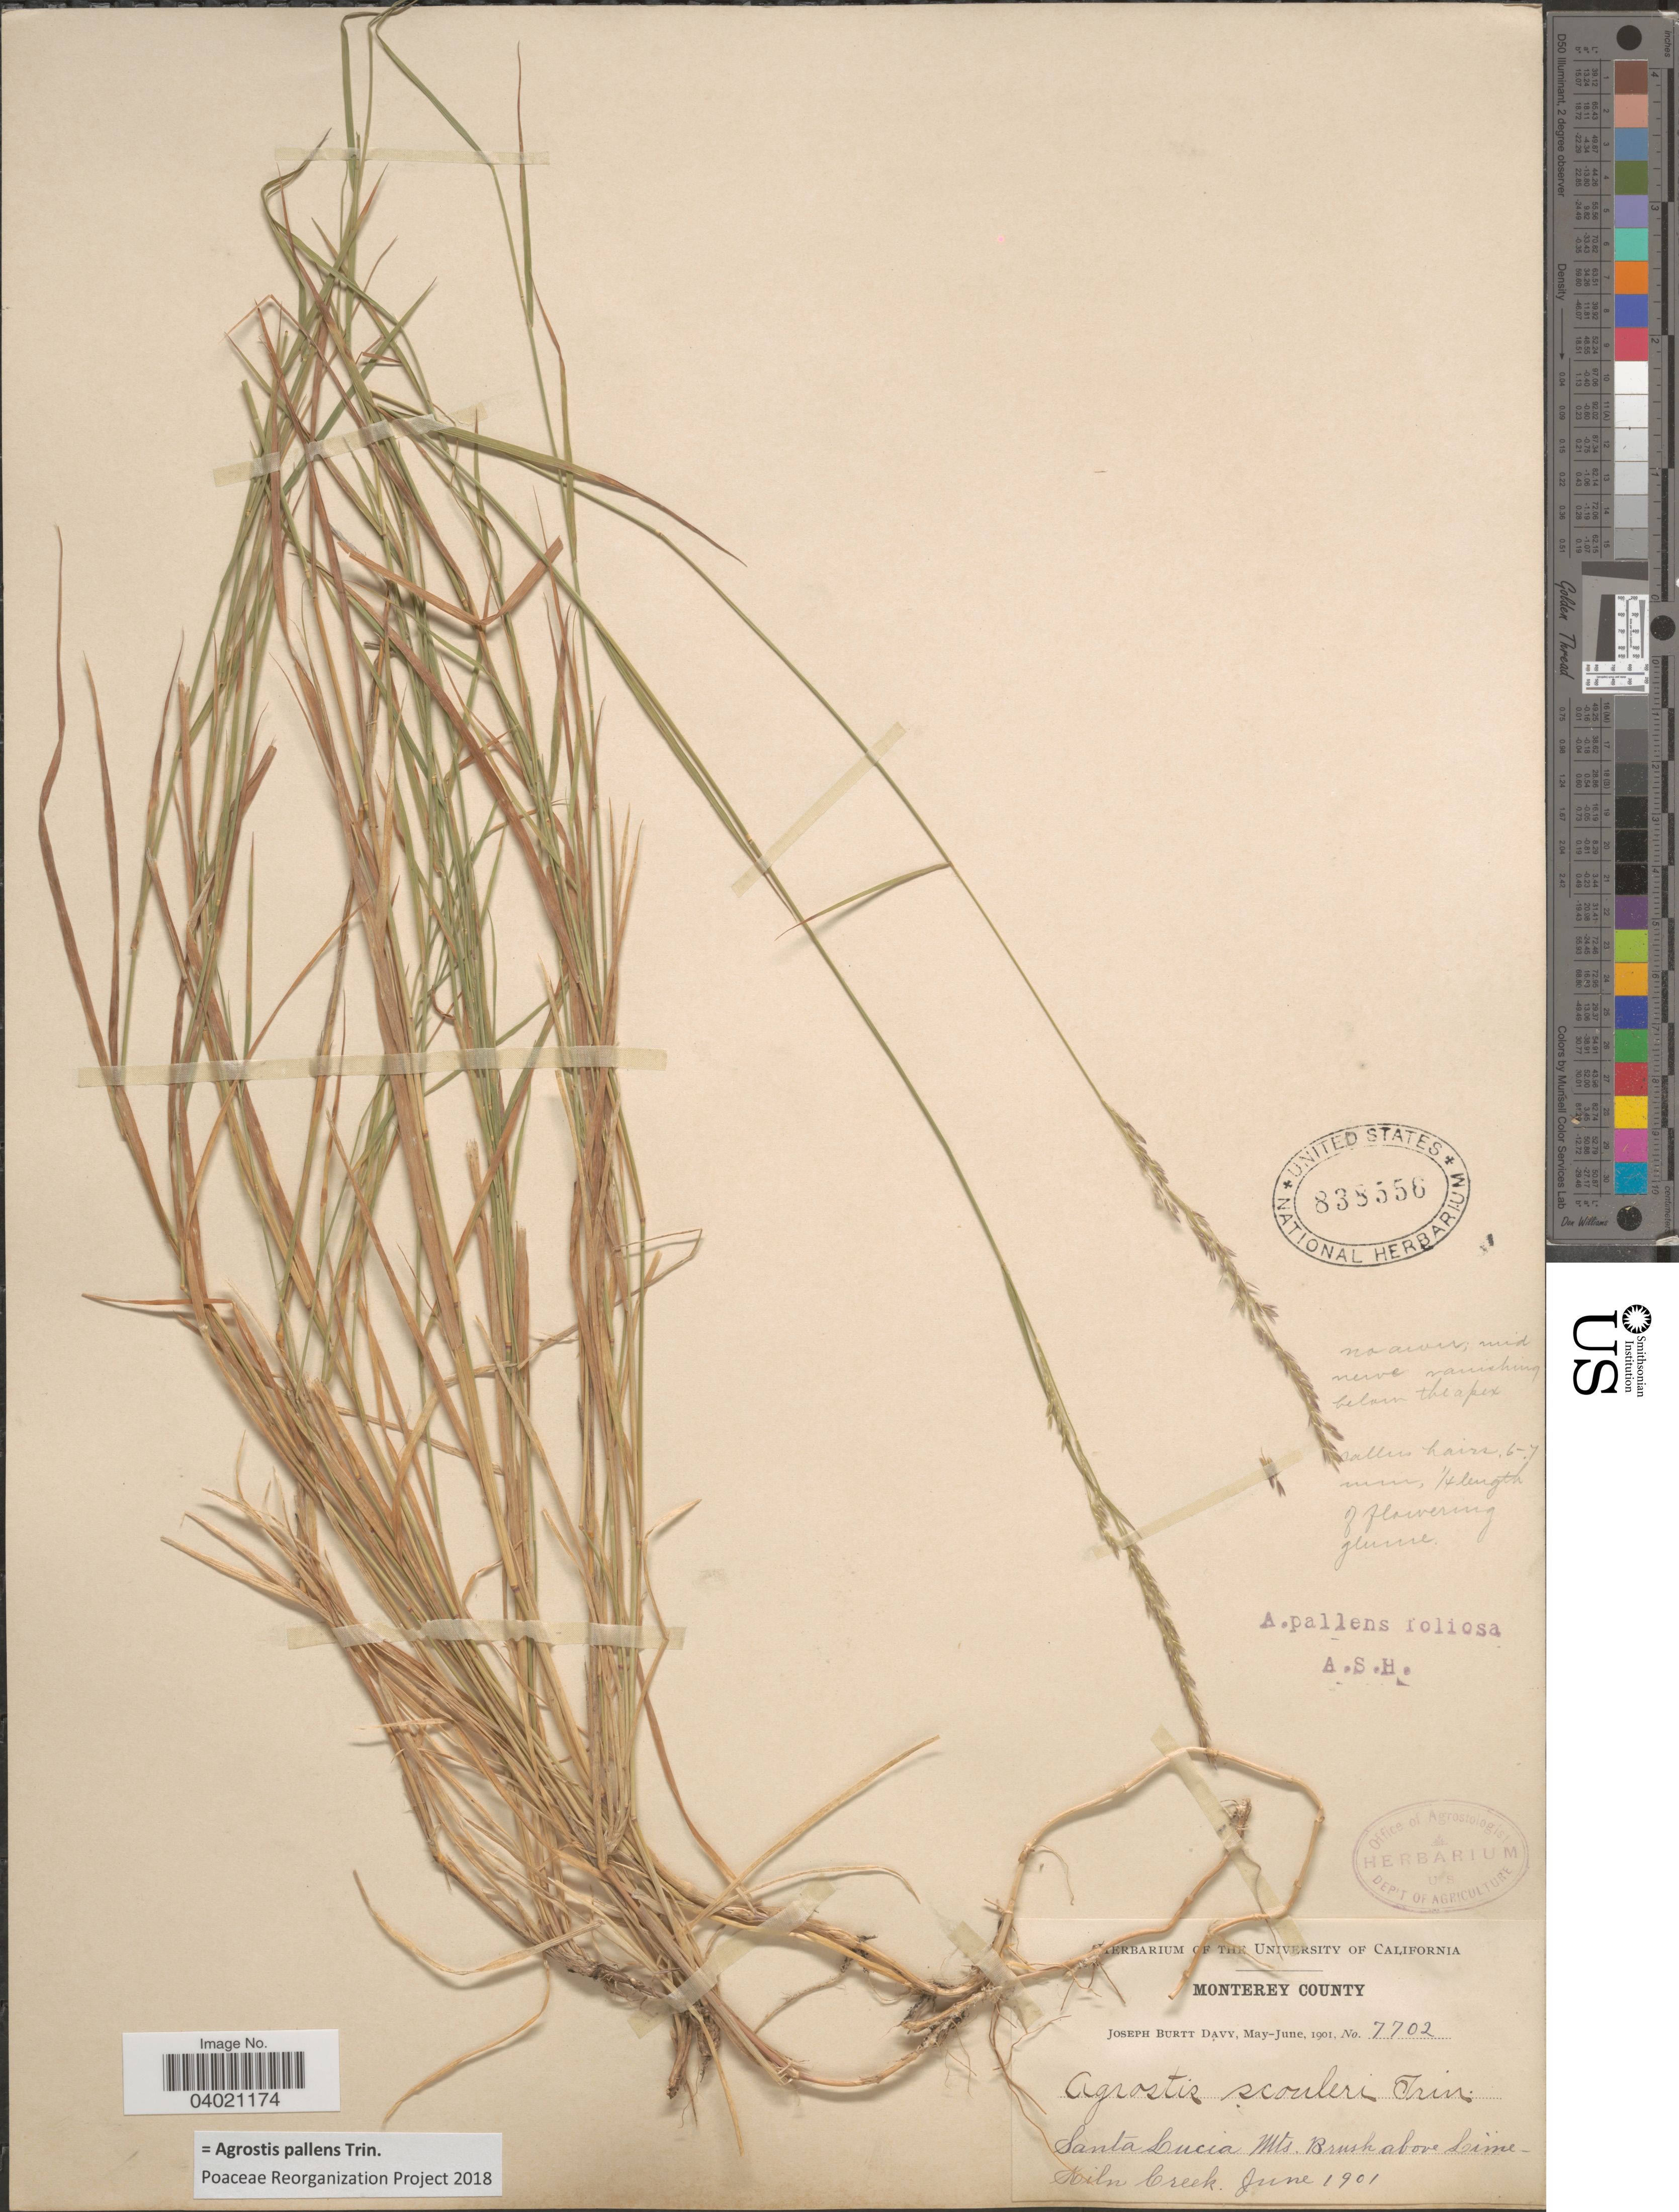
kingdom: Plantae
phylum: Tracheophyta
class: Liliopsida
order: Poales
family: Poaceae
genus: Agrostis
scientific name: Agrostis pallens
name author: Trin.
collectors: J. Burtt Davy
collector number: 7702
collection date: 1901-06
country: United States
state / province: California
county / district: Monterey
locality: Monterey County. Santa Lucia Mts. Brush above Lime-Kiln Creek.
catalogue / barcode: US 838556